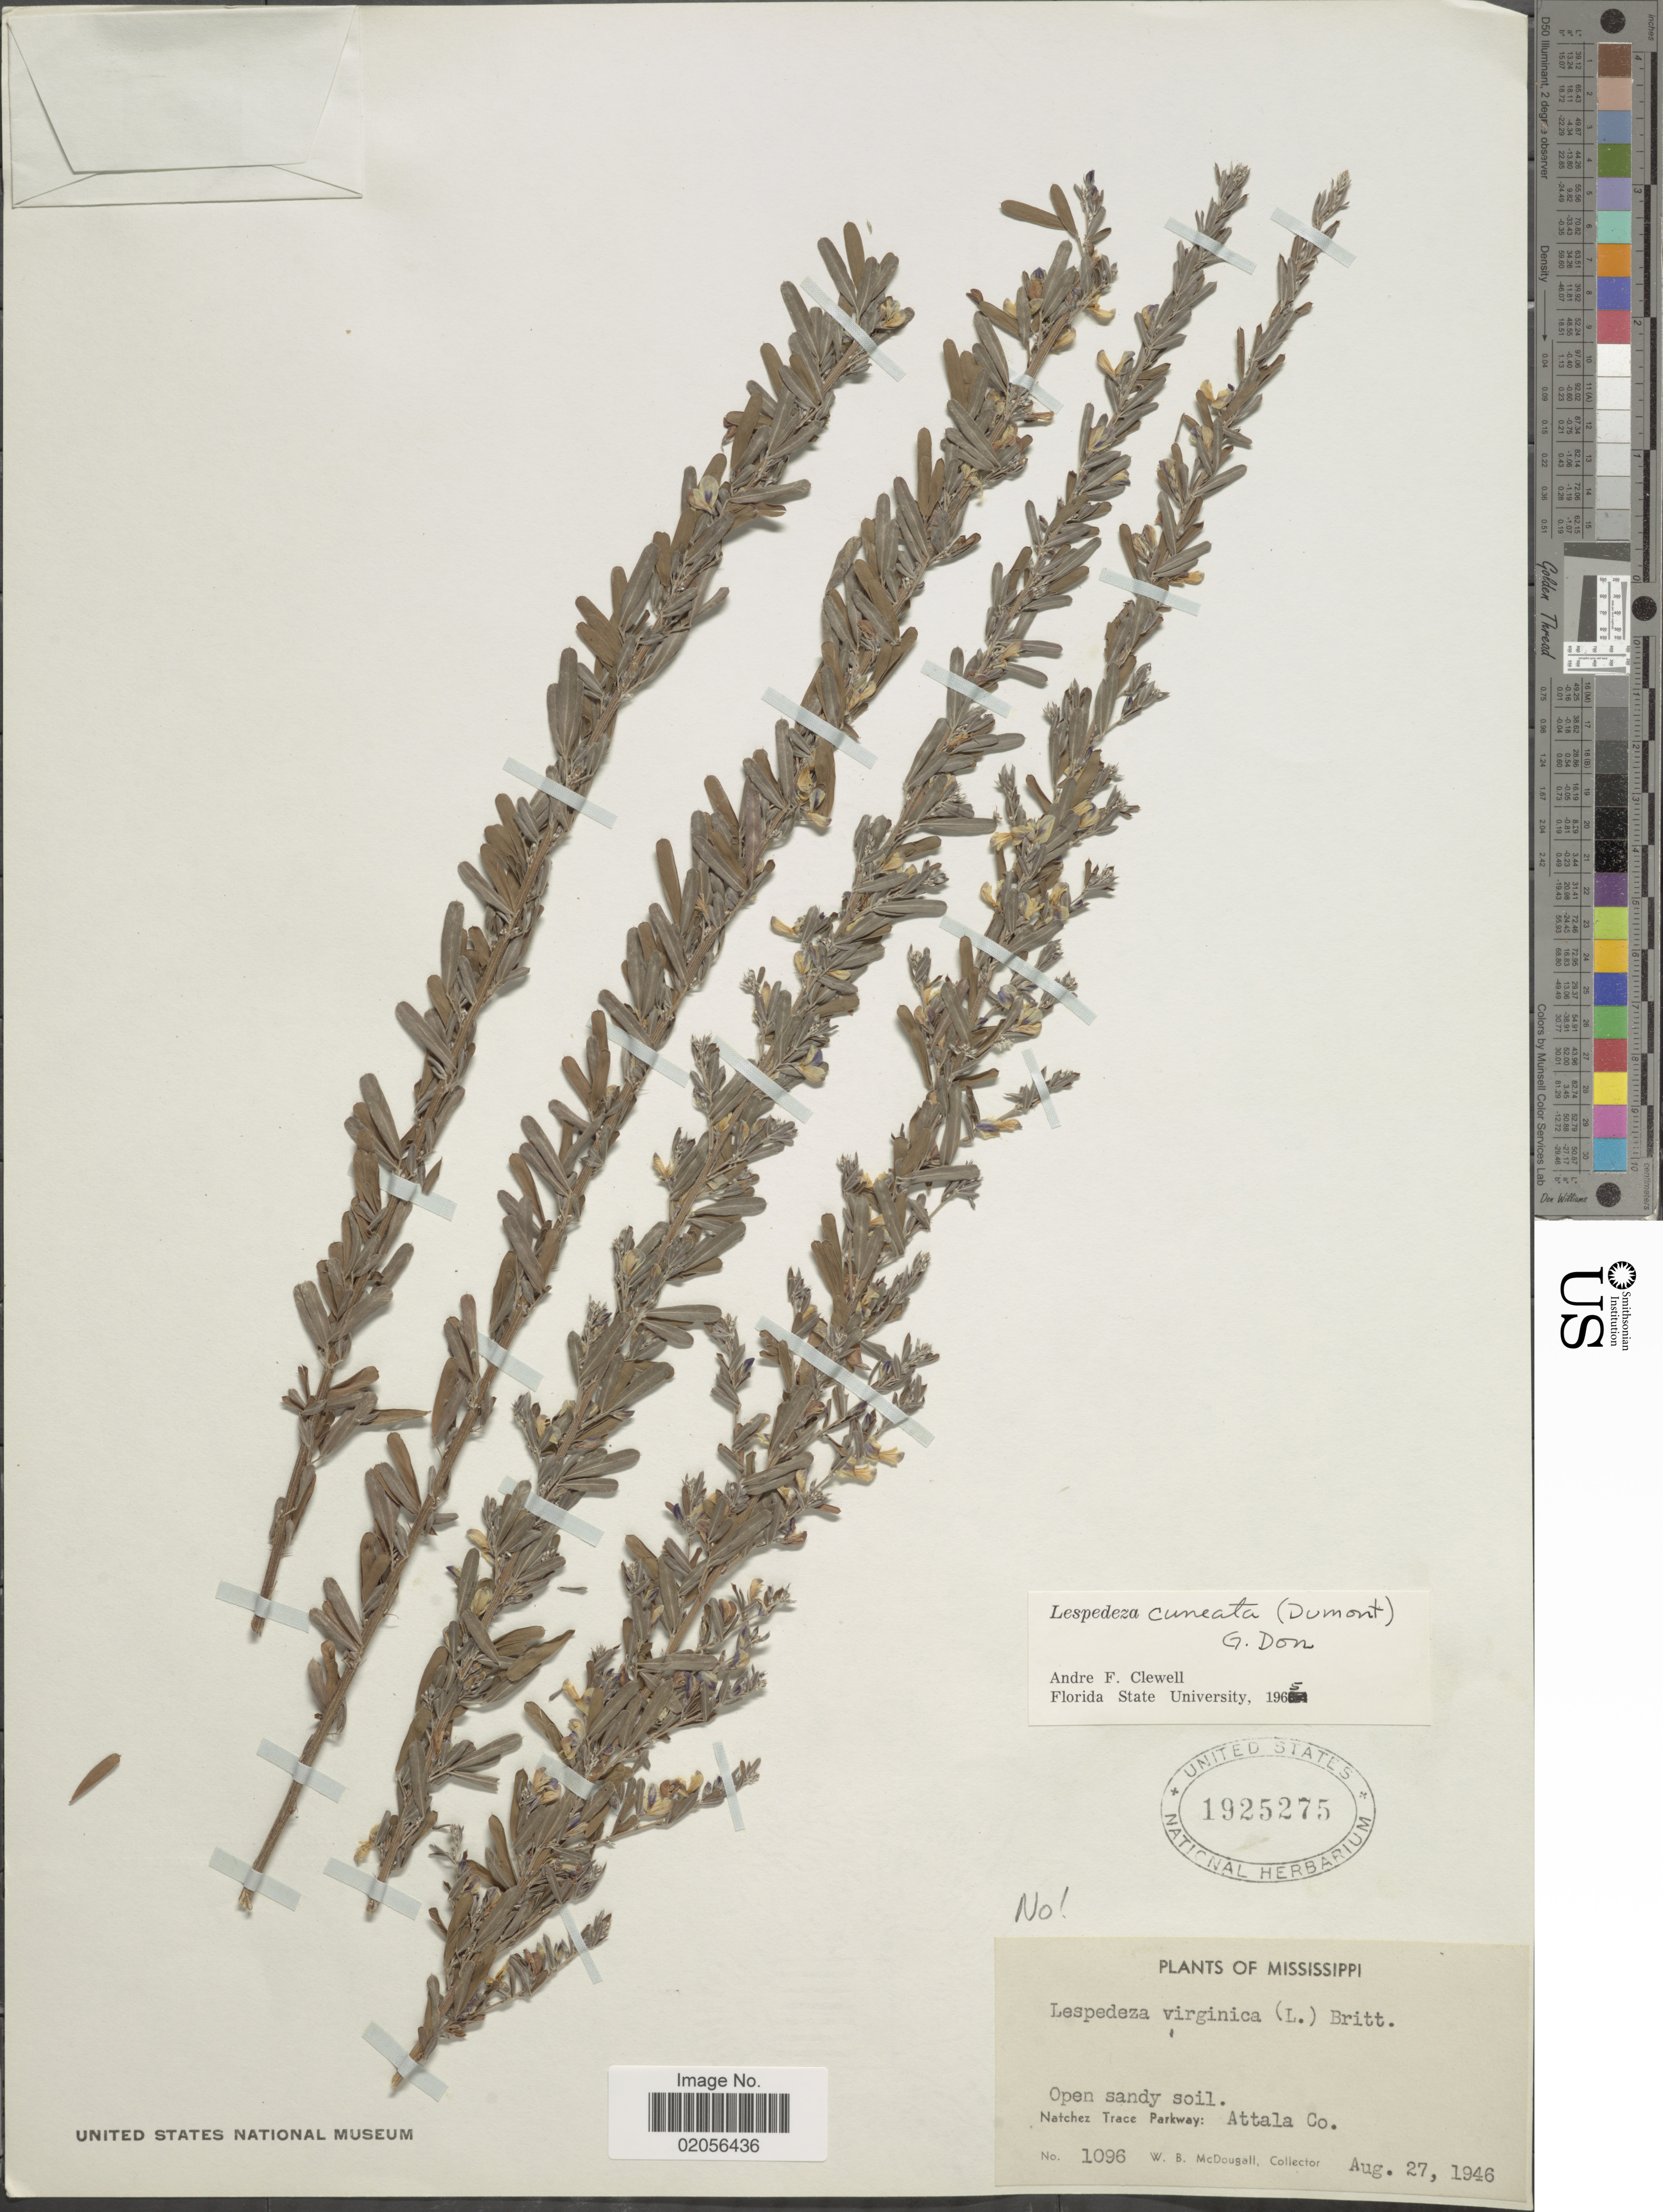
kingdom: Plantae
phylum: Tracheophyta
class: Magnoliopsida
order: Fabales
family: Fabaceae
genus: Lespedeza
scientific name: Lespedeza cuneata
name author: (Dum. Cours.) G. Don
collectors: W. B. McDougall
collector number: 1096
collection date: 1946-08-27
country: United States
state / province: Mississippi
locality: Open sandy soil, Natchez Trace Parkway: Attala Co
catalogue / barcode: US 1925275